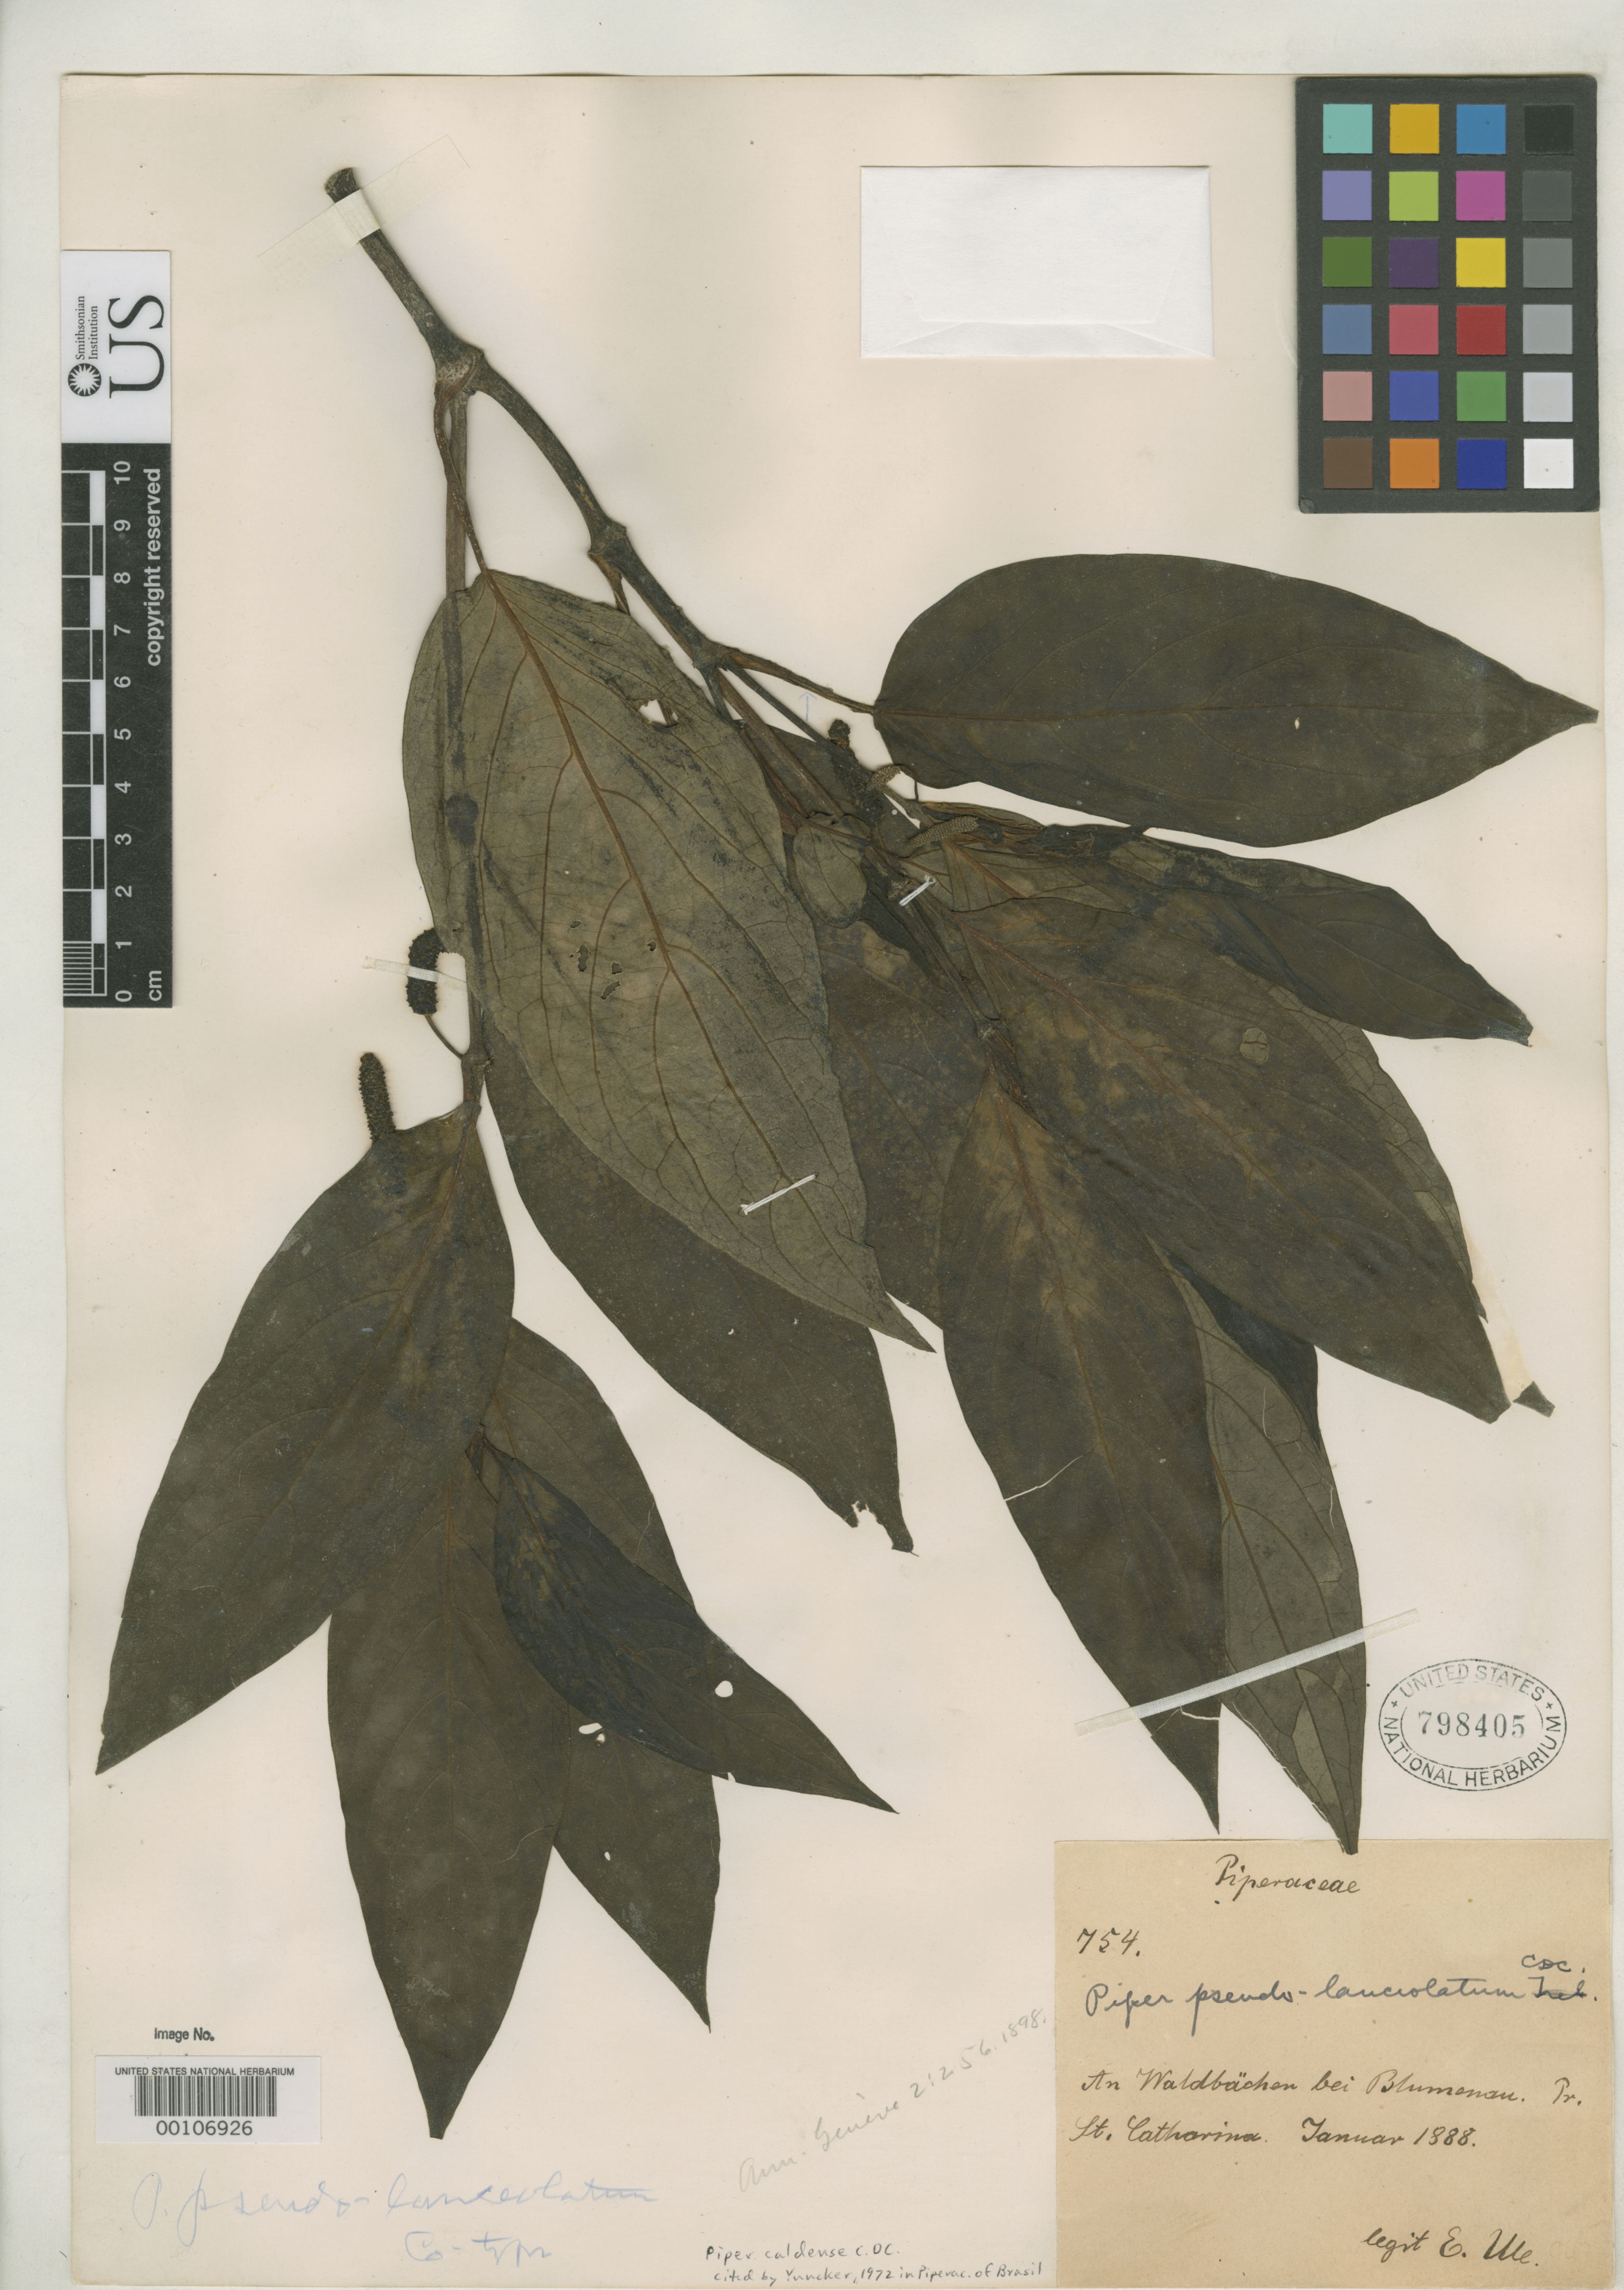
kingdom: Plantae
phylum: Tracheophyta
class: Magnoliopsida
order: Piperales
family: Piperaceae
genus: Piper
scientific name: Piper pseudolanceolatum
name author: C. DC.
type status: Isotype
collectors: E. H. Ule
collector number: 754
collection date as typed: Jan 1888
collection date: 1888-01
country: Brazil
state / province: Minas Gerais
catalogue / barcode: US 798405